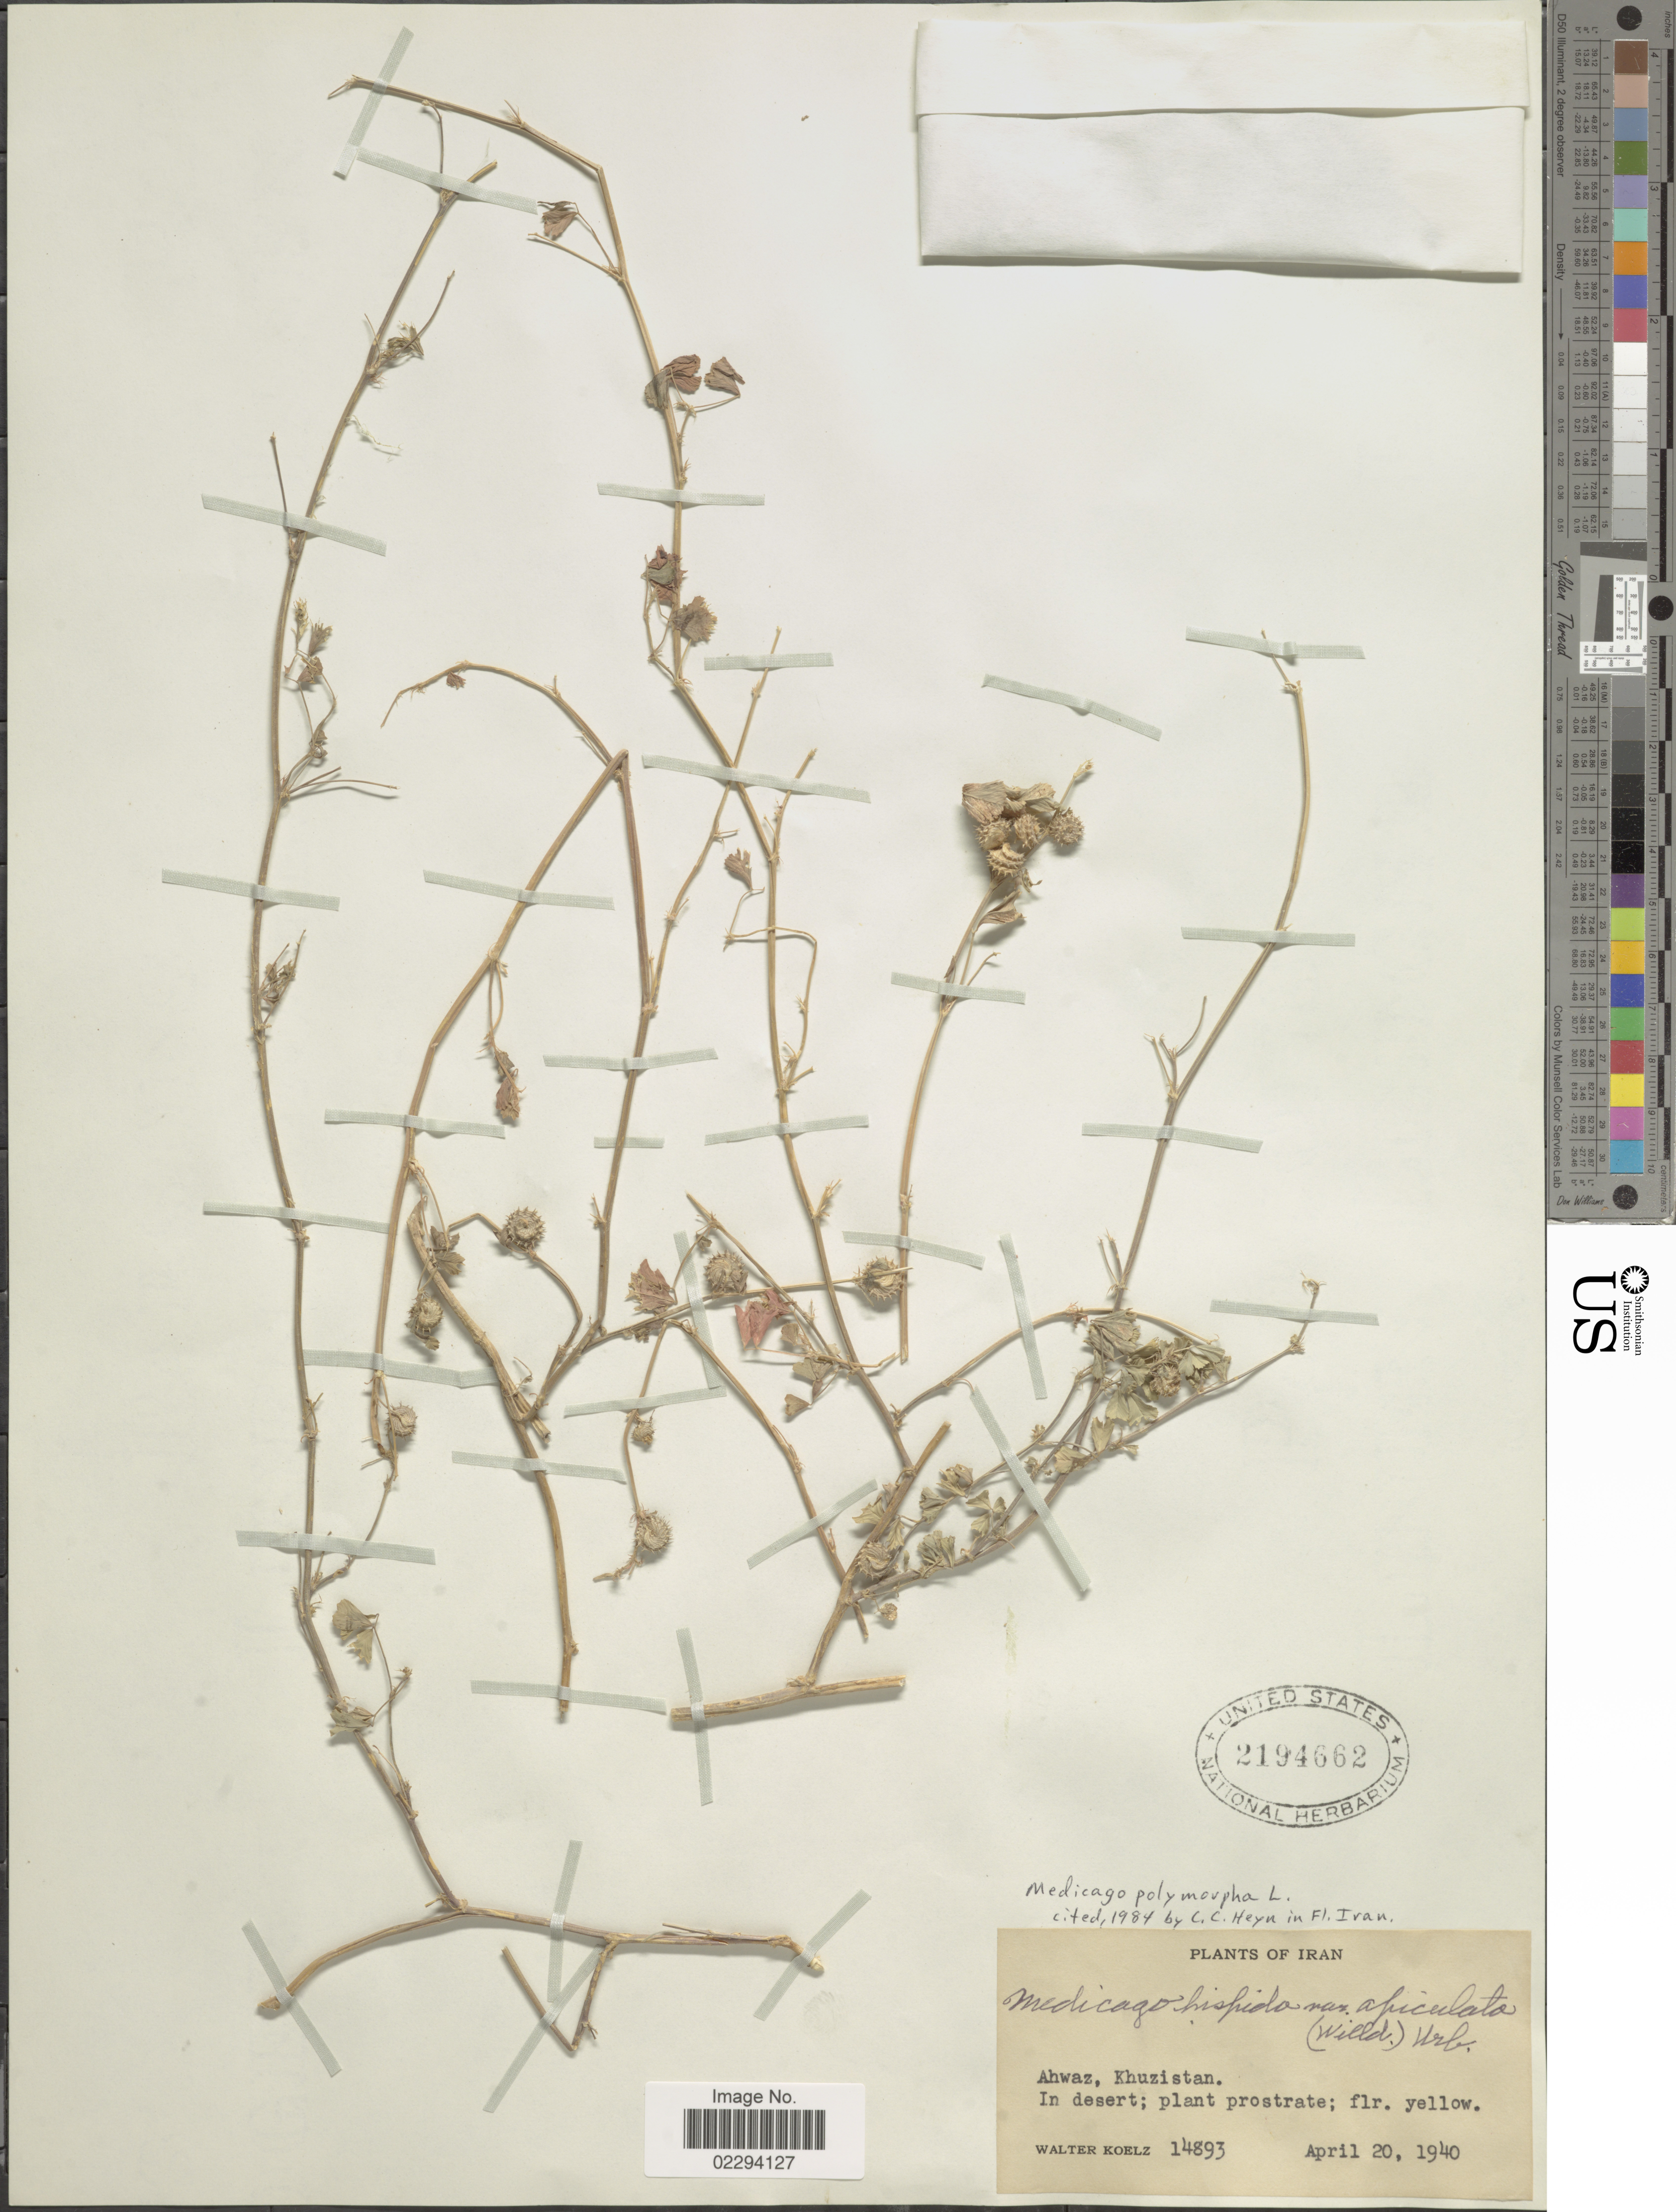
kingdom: Plantae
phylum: Tracheophyta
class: Magnoliopsida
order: Fabales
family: Fabaceae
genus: Medicago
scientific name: Medicago polymorpha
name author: L.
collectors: W. N. Koelz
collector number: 14893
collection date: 1940-04-20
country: Iran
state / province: Khuzestan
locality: Ahwaz, Khuzistan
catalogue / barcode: US 2194662